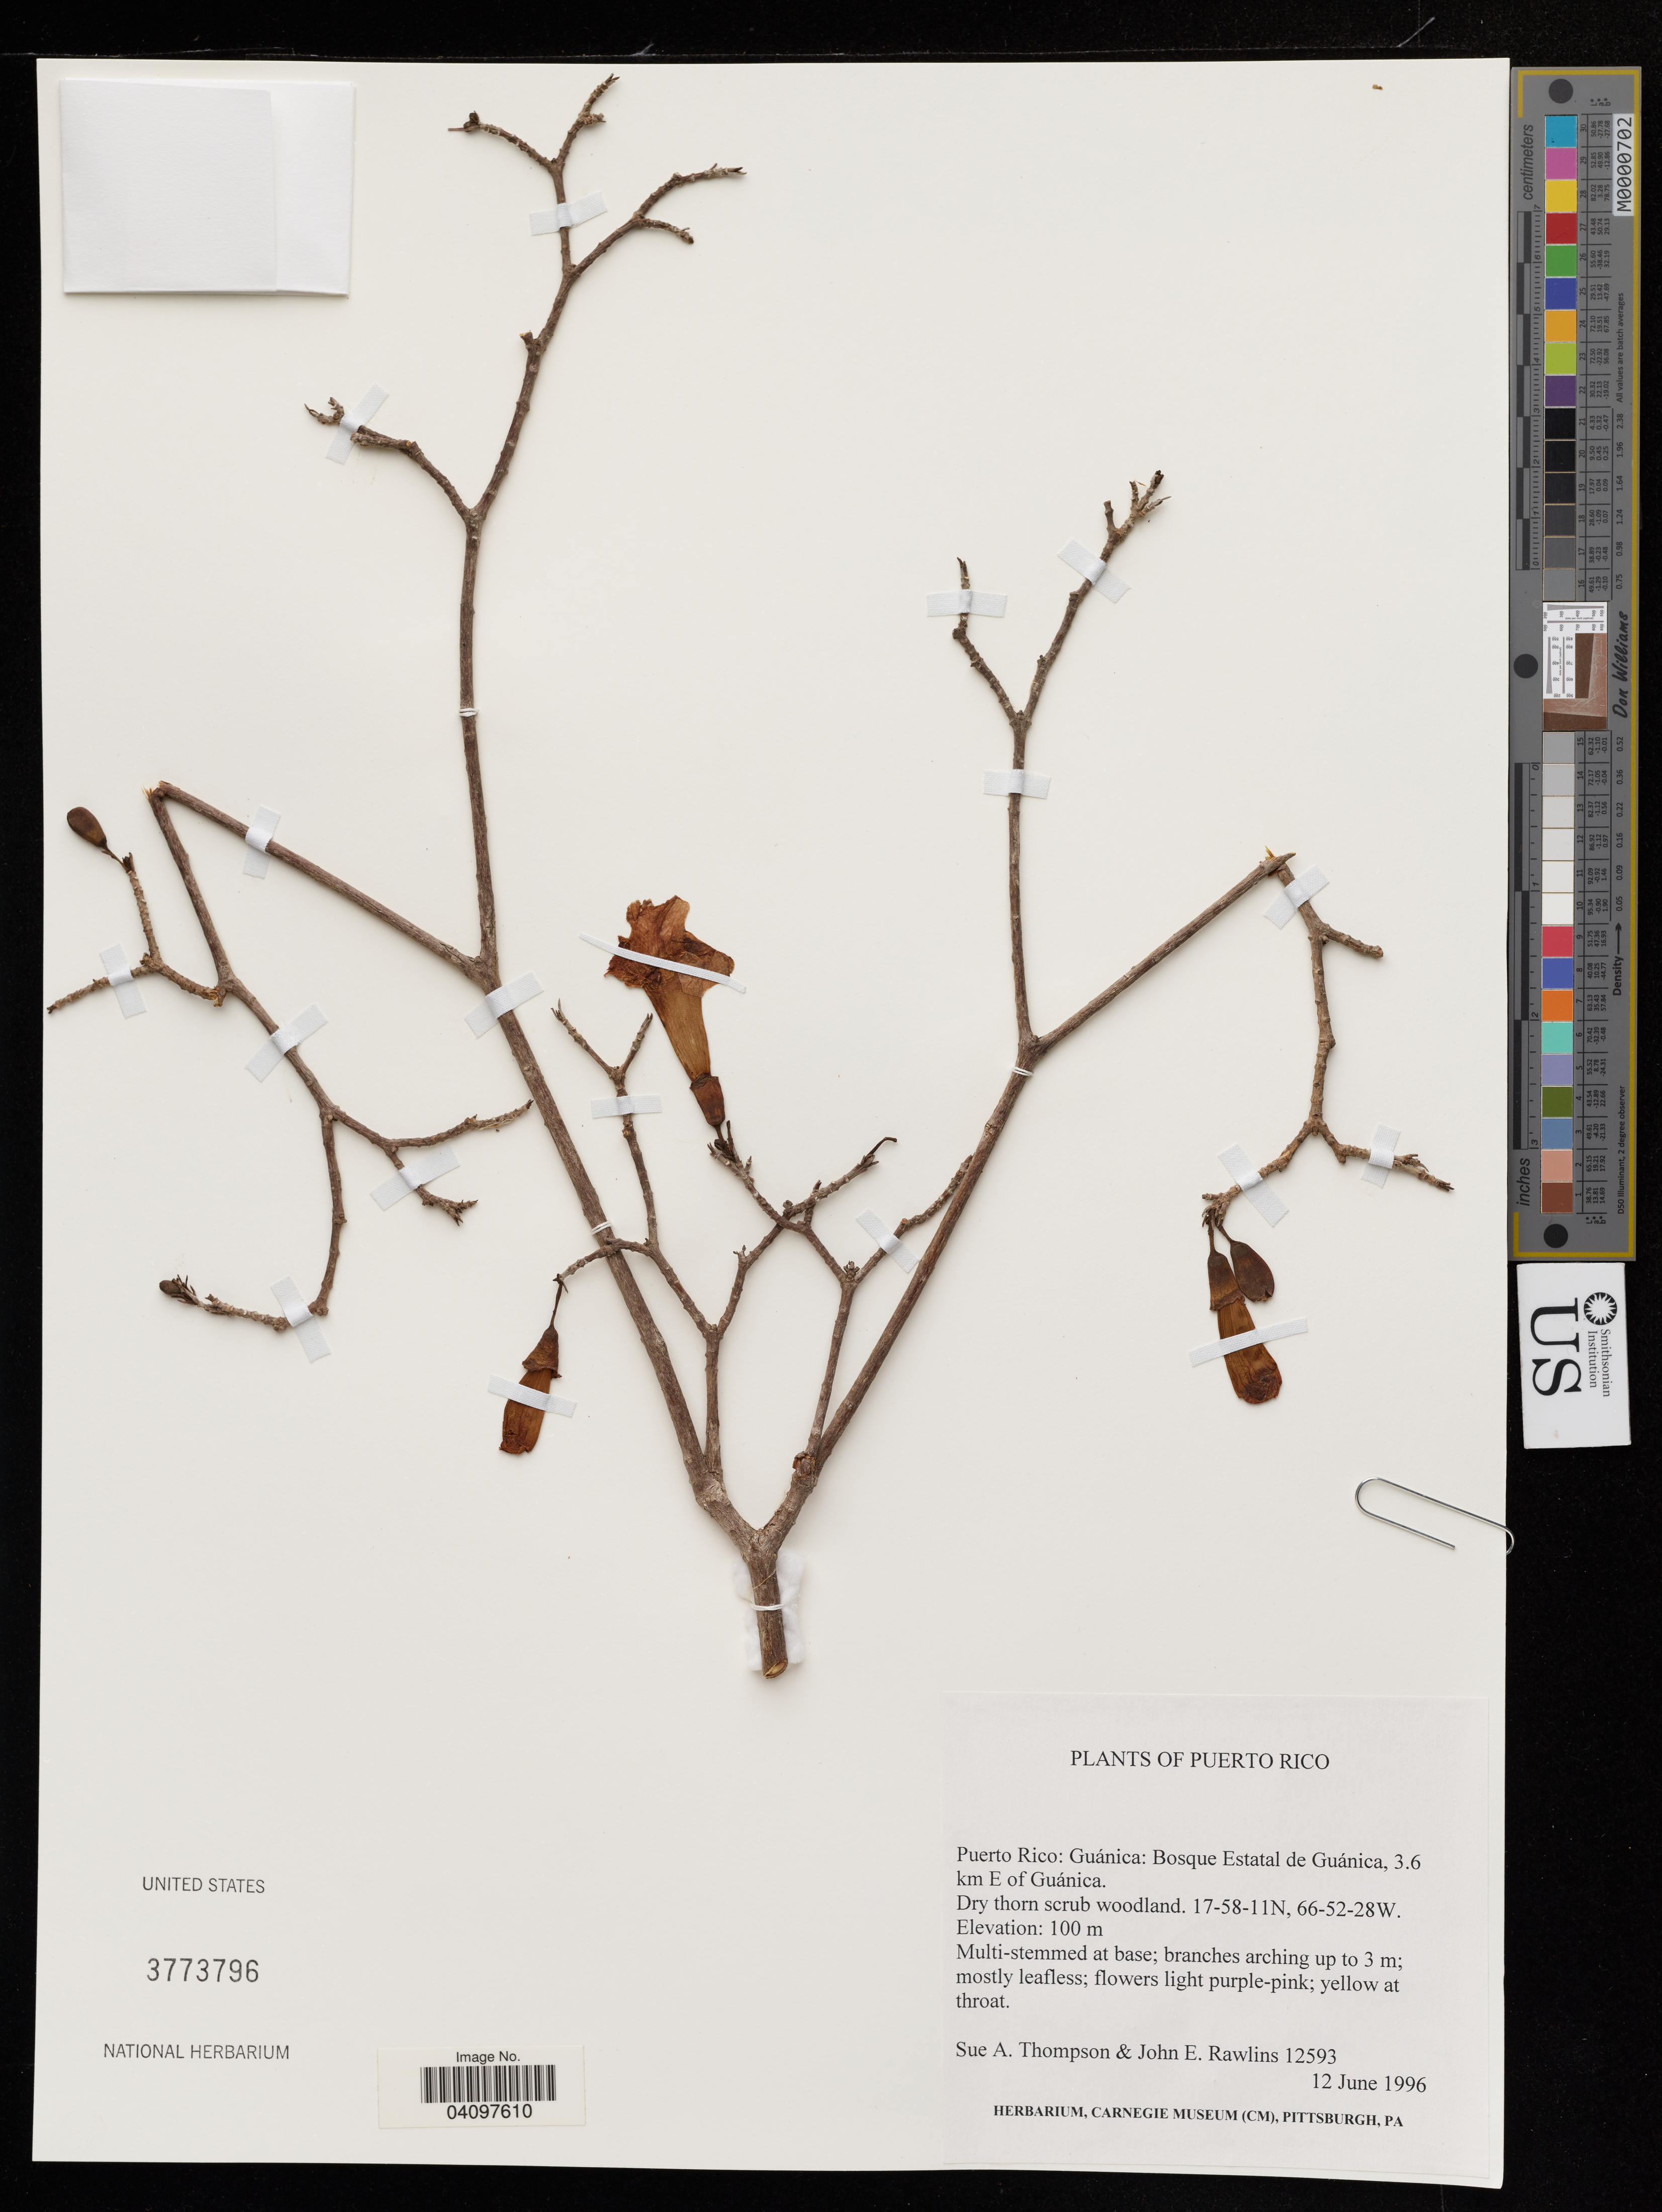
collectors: S. A. Thompson & J. Rawlins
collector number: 12593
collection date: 1996-06-12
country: Puerto Rico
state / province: Guánica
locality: Bosque Estatal de Guánica, 3.6 km E of Guánica.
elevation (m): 100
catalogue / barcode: US 3773796